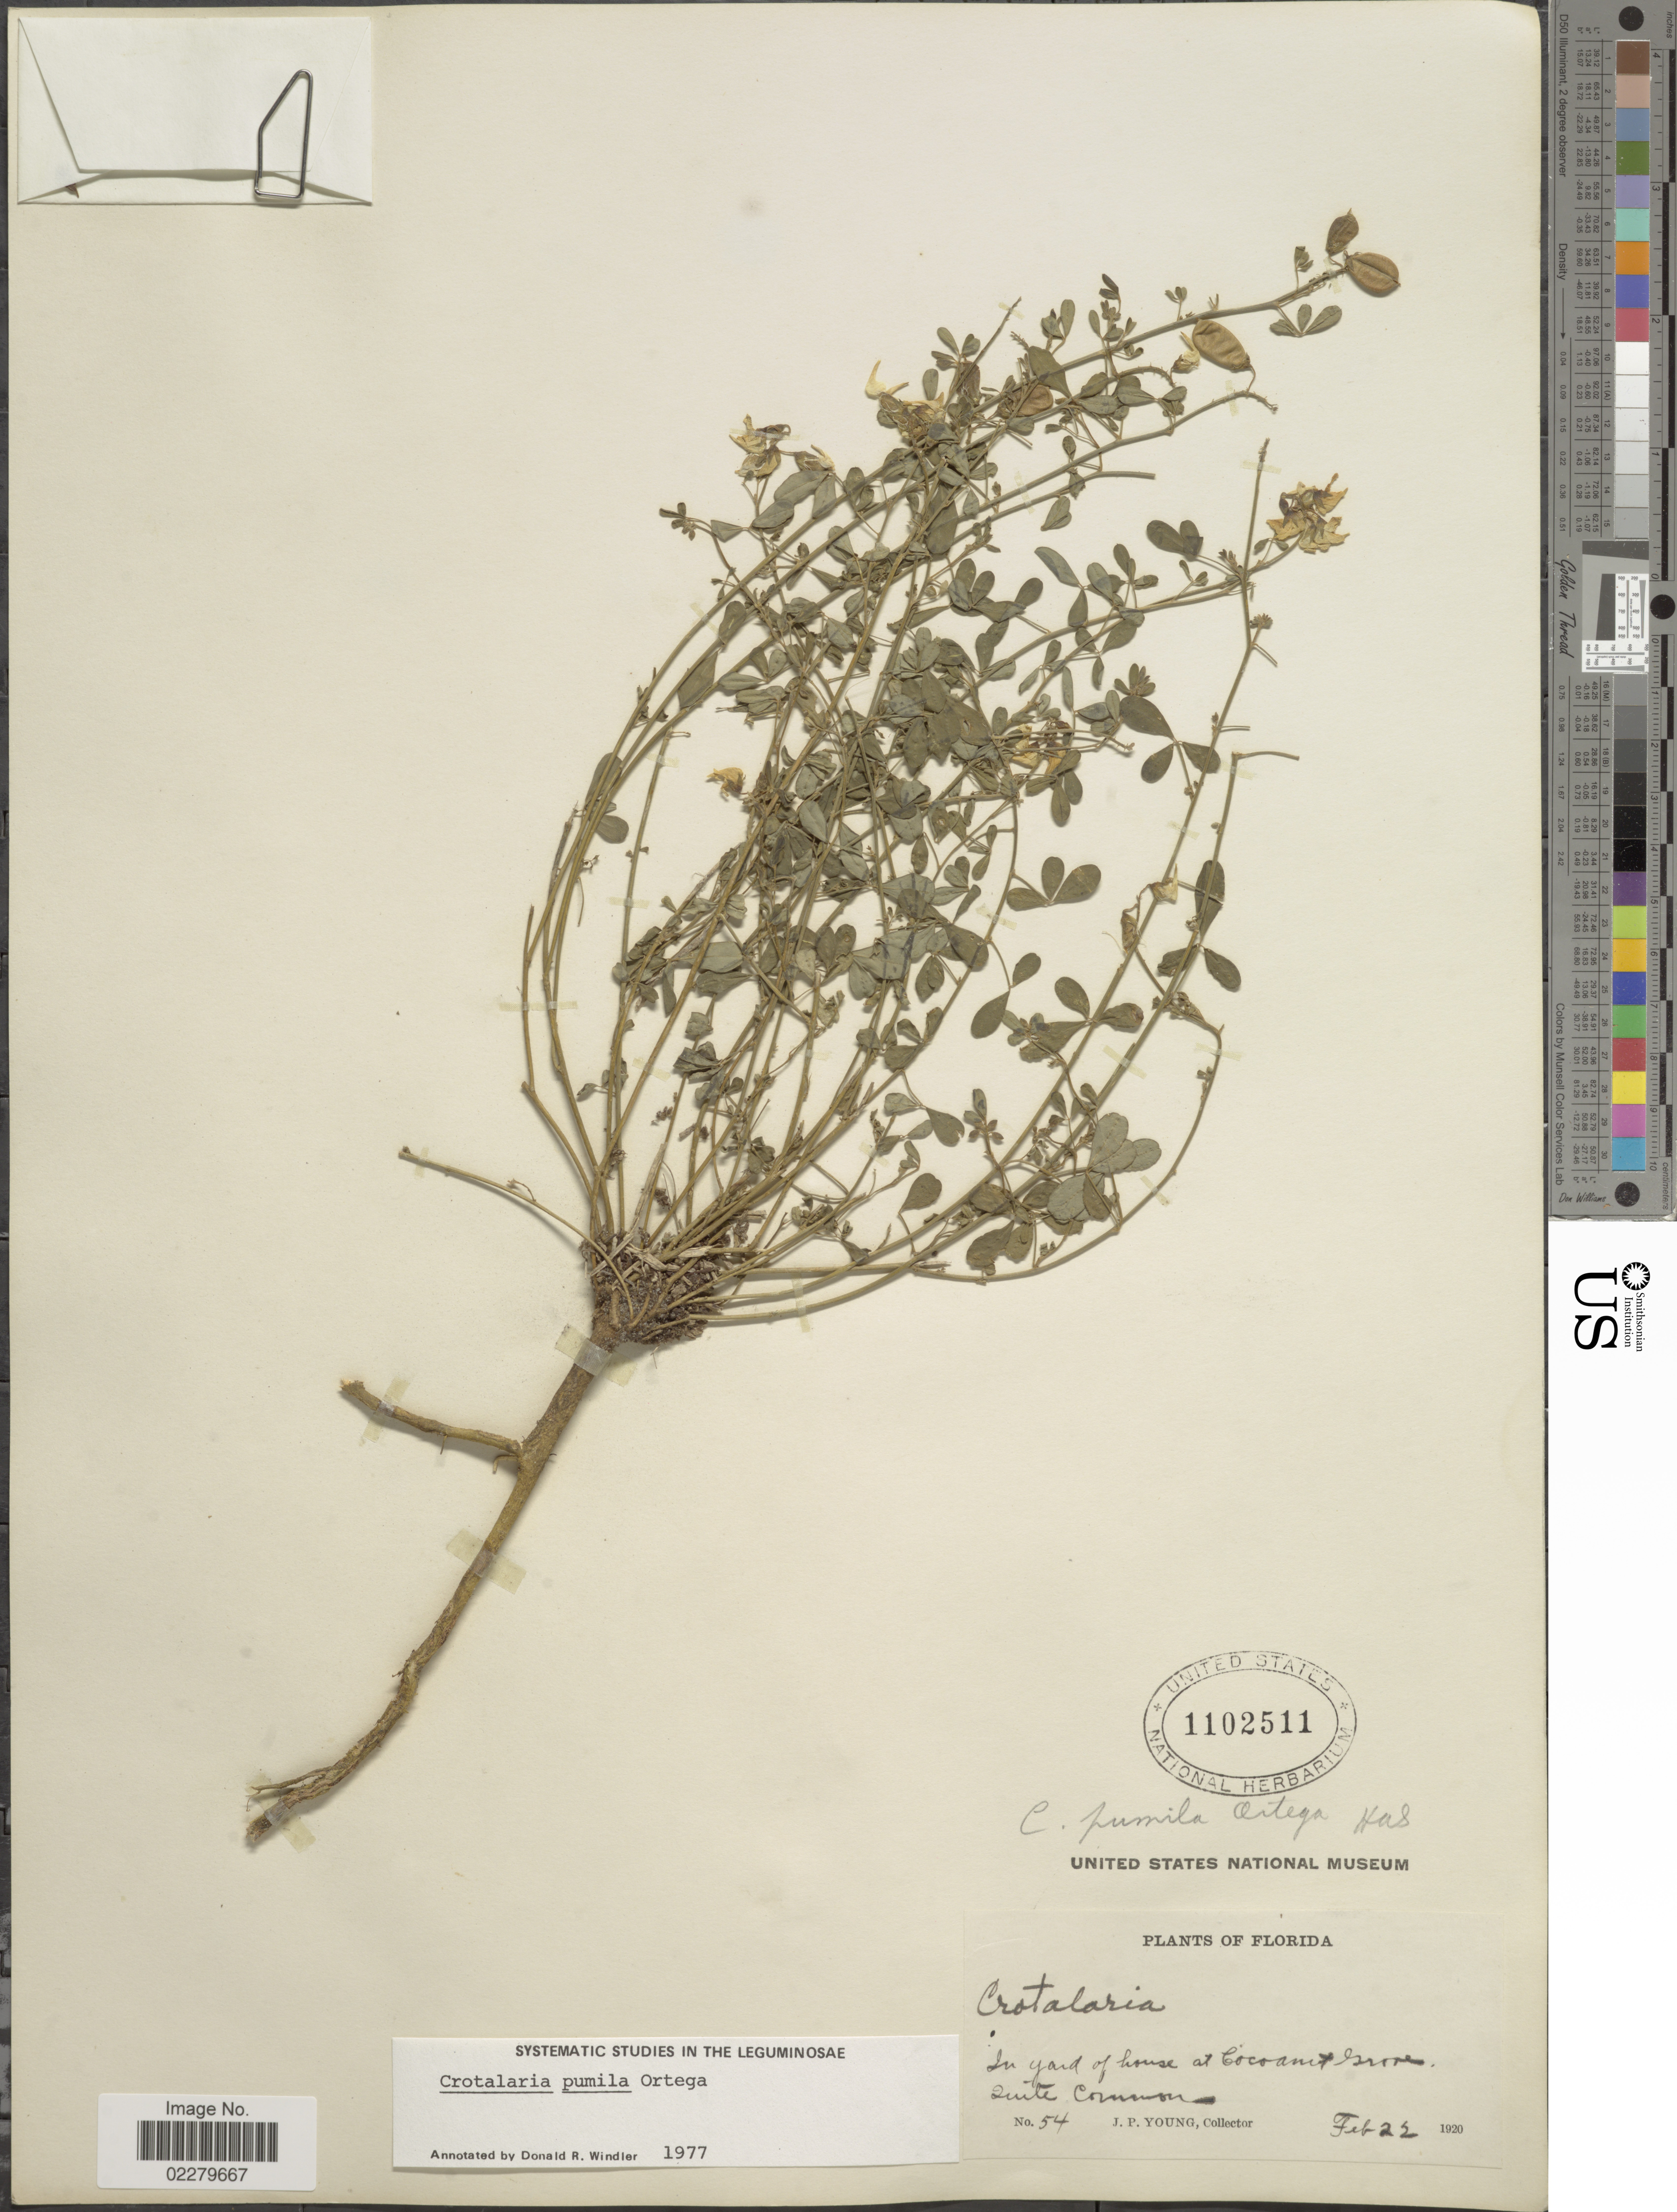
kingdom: Plantae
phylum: Tracheophyta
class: Magnoliopsida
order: Fabales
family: Fabaceae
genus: Crotalaria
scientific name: Crotalaria pumila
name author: Ortega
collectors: J. P. Young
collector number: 54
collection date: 1920-02-22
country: United States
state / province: Florida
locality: In yard of house at Coconut Grove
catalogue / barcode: US 1102511